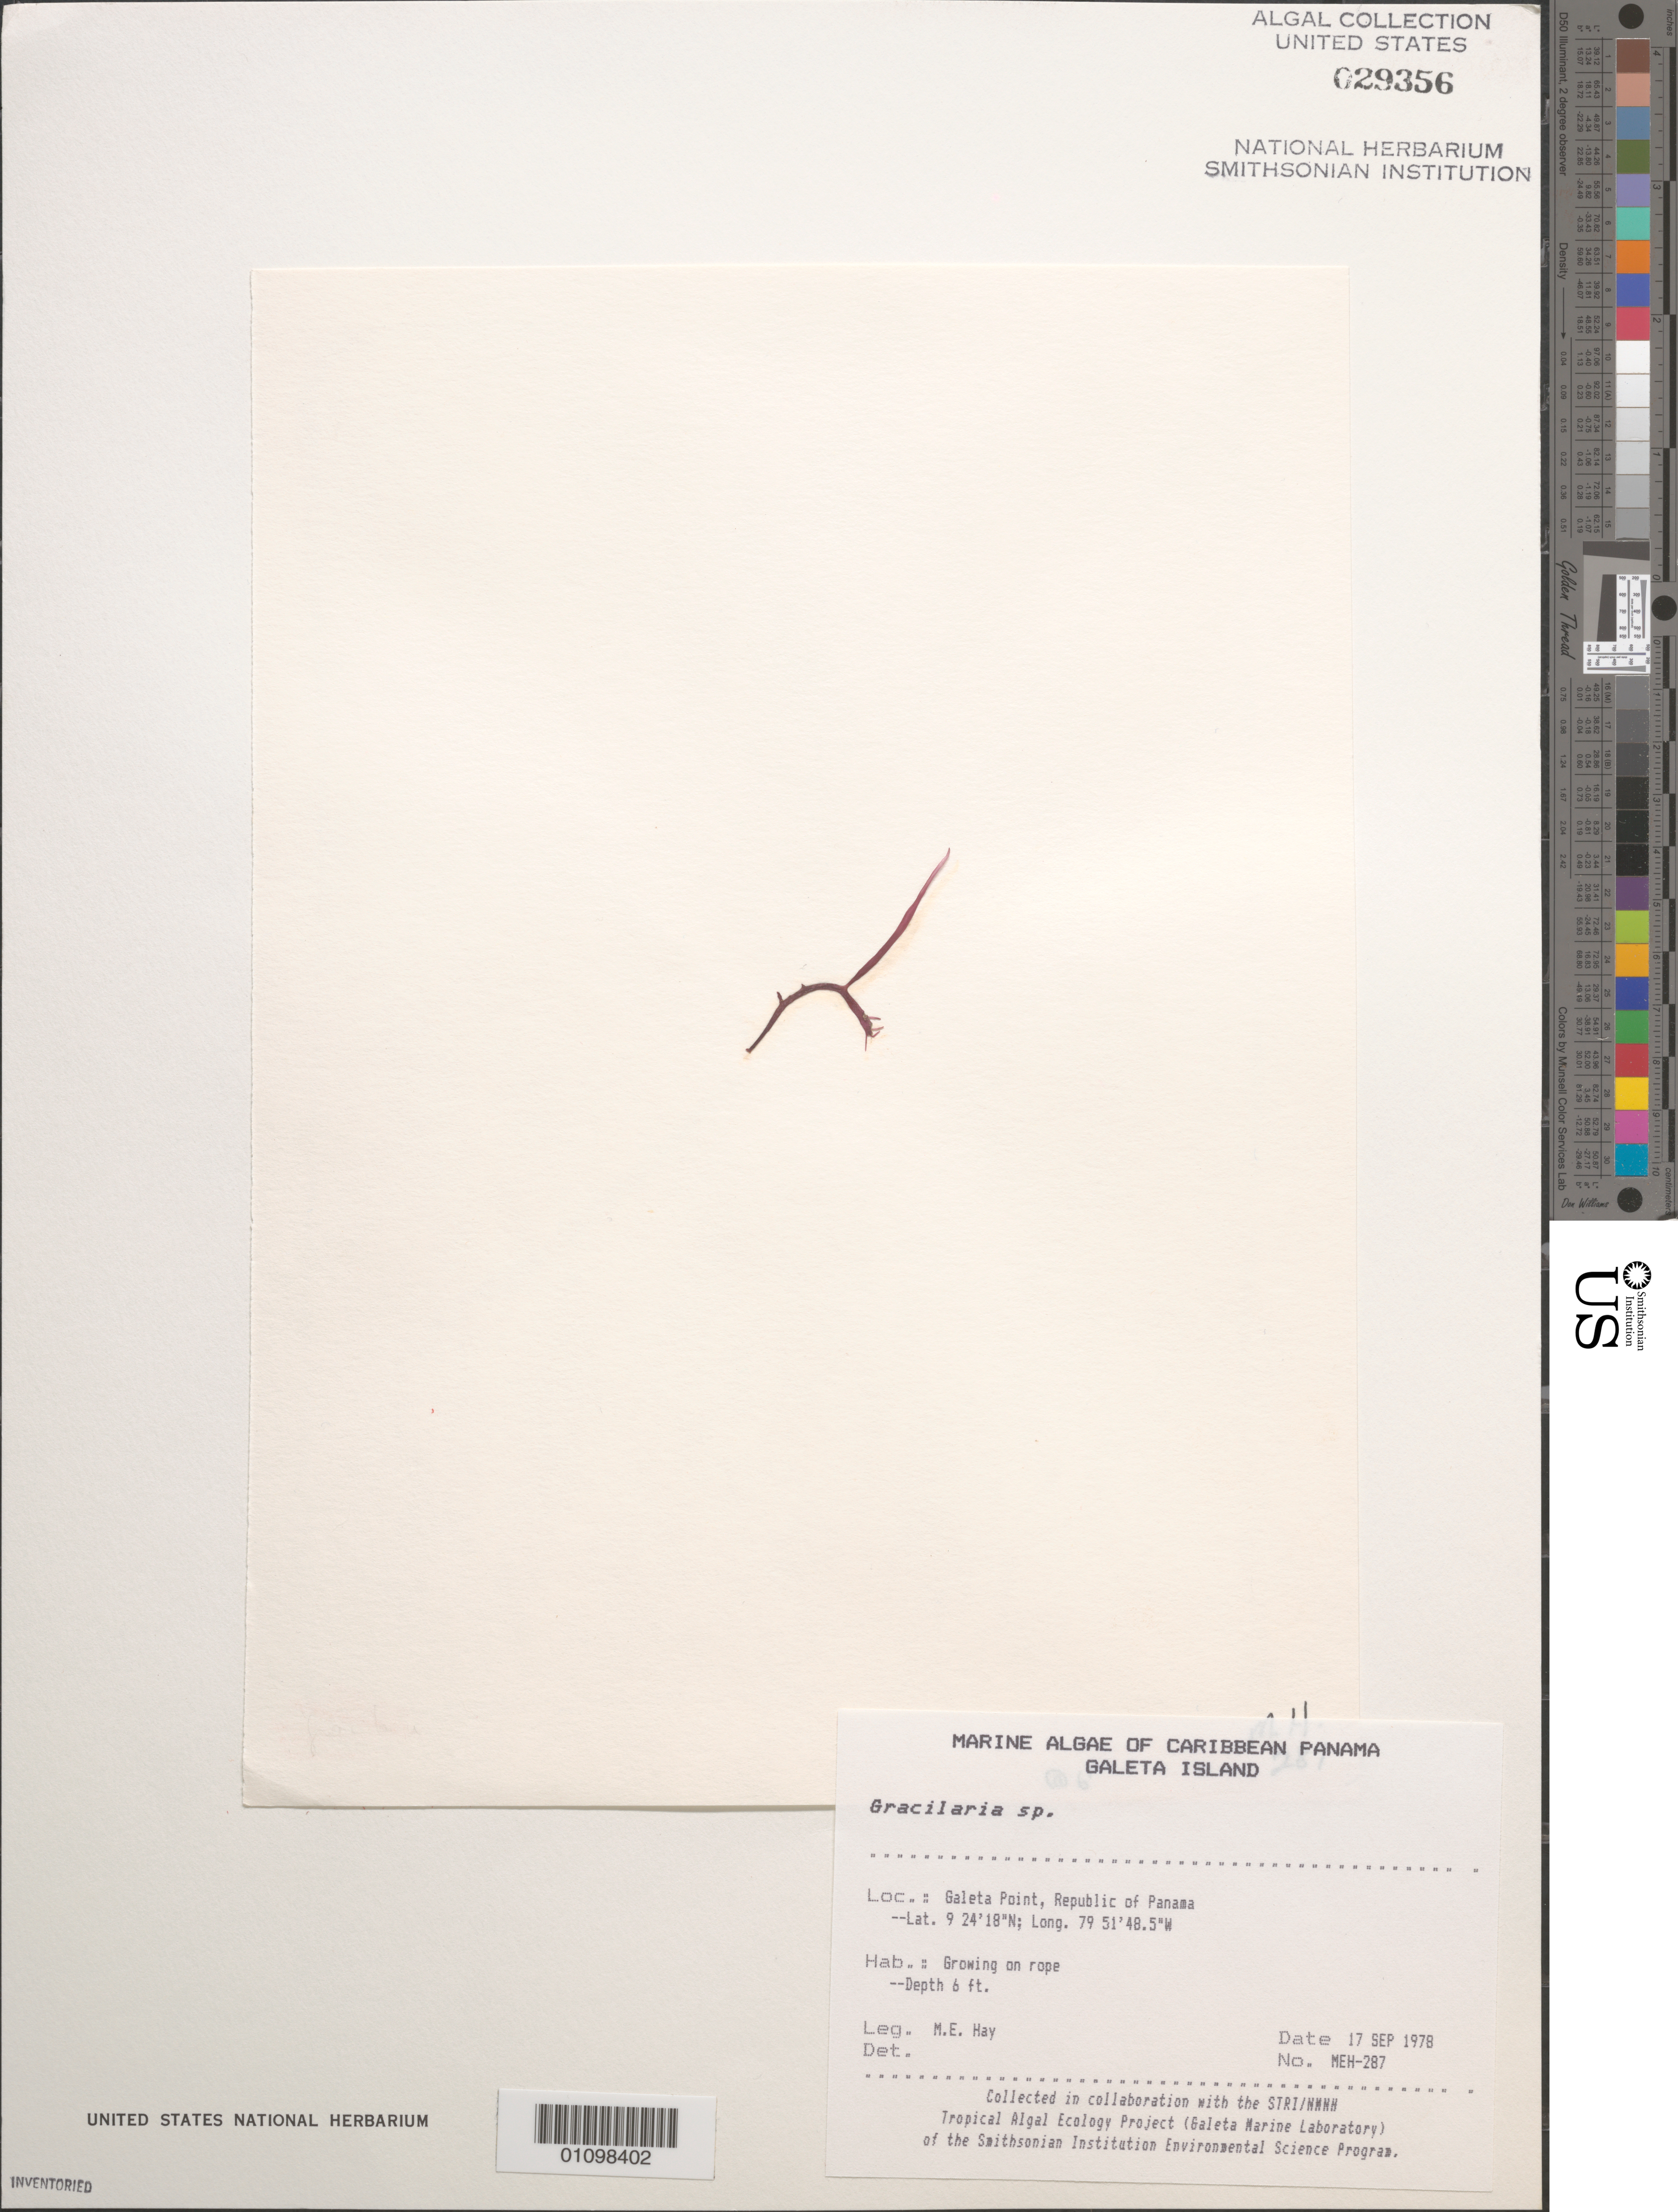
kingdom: Plantae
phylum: Rhodophyta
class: Florideophyceae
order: Gracilariales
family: Gracilariaceae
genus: Gracilaria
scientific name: Gracilaria sp.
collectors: M. E. Hay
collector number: MEH-287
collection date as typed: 17 Sep 1978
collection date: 1978-09-17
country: Panama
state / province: Colón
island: Galeta Island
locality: Galeta Point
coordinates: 9 24' 18" N, 79 51' 48.5" W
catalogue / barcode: US 29356